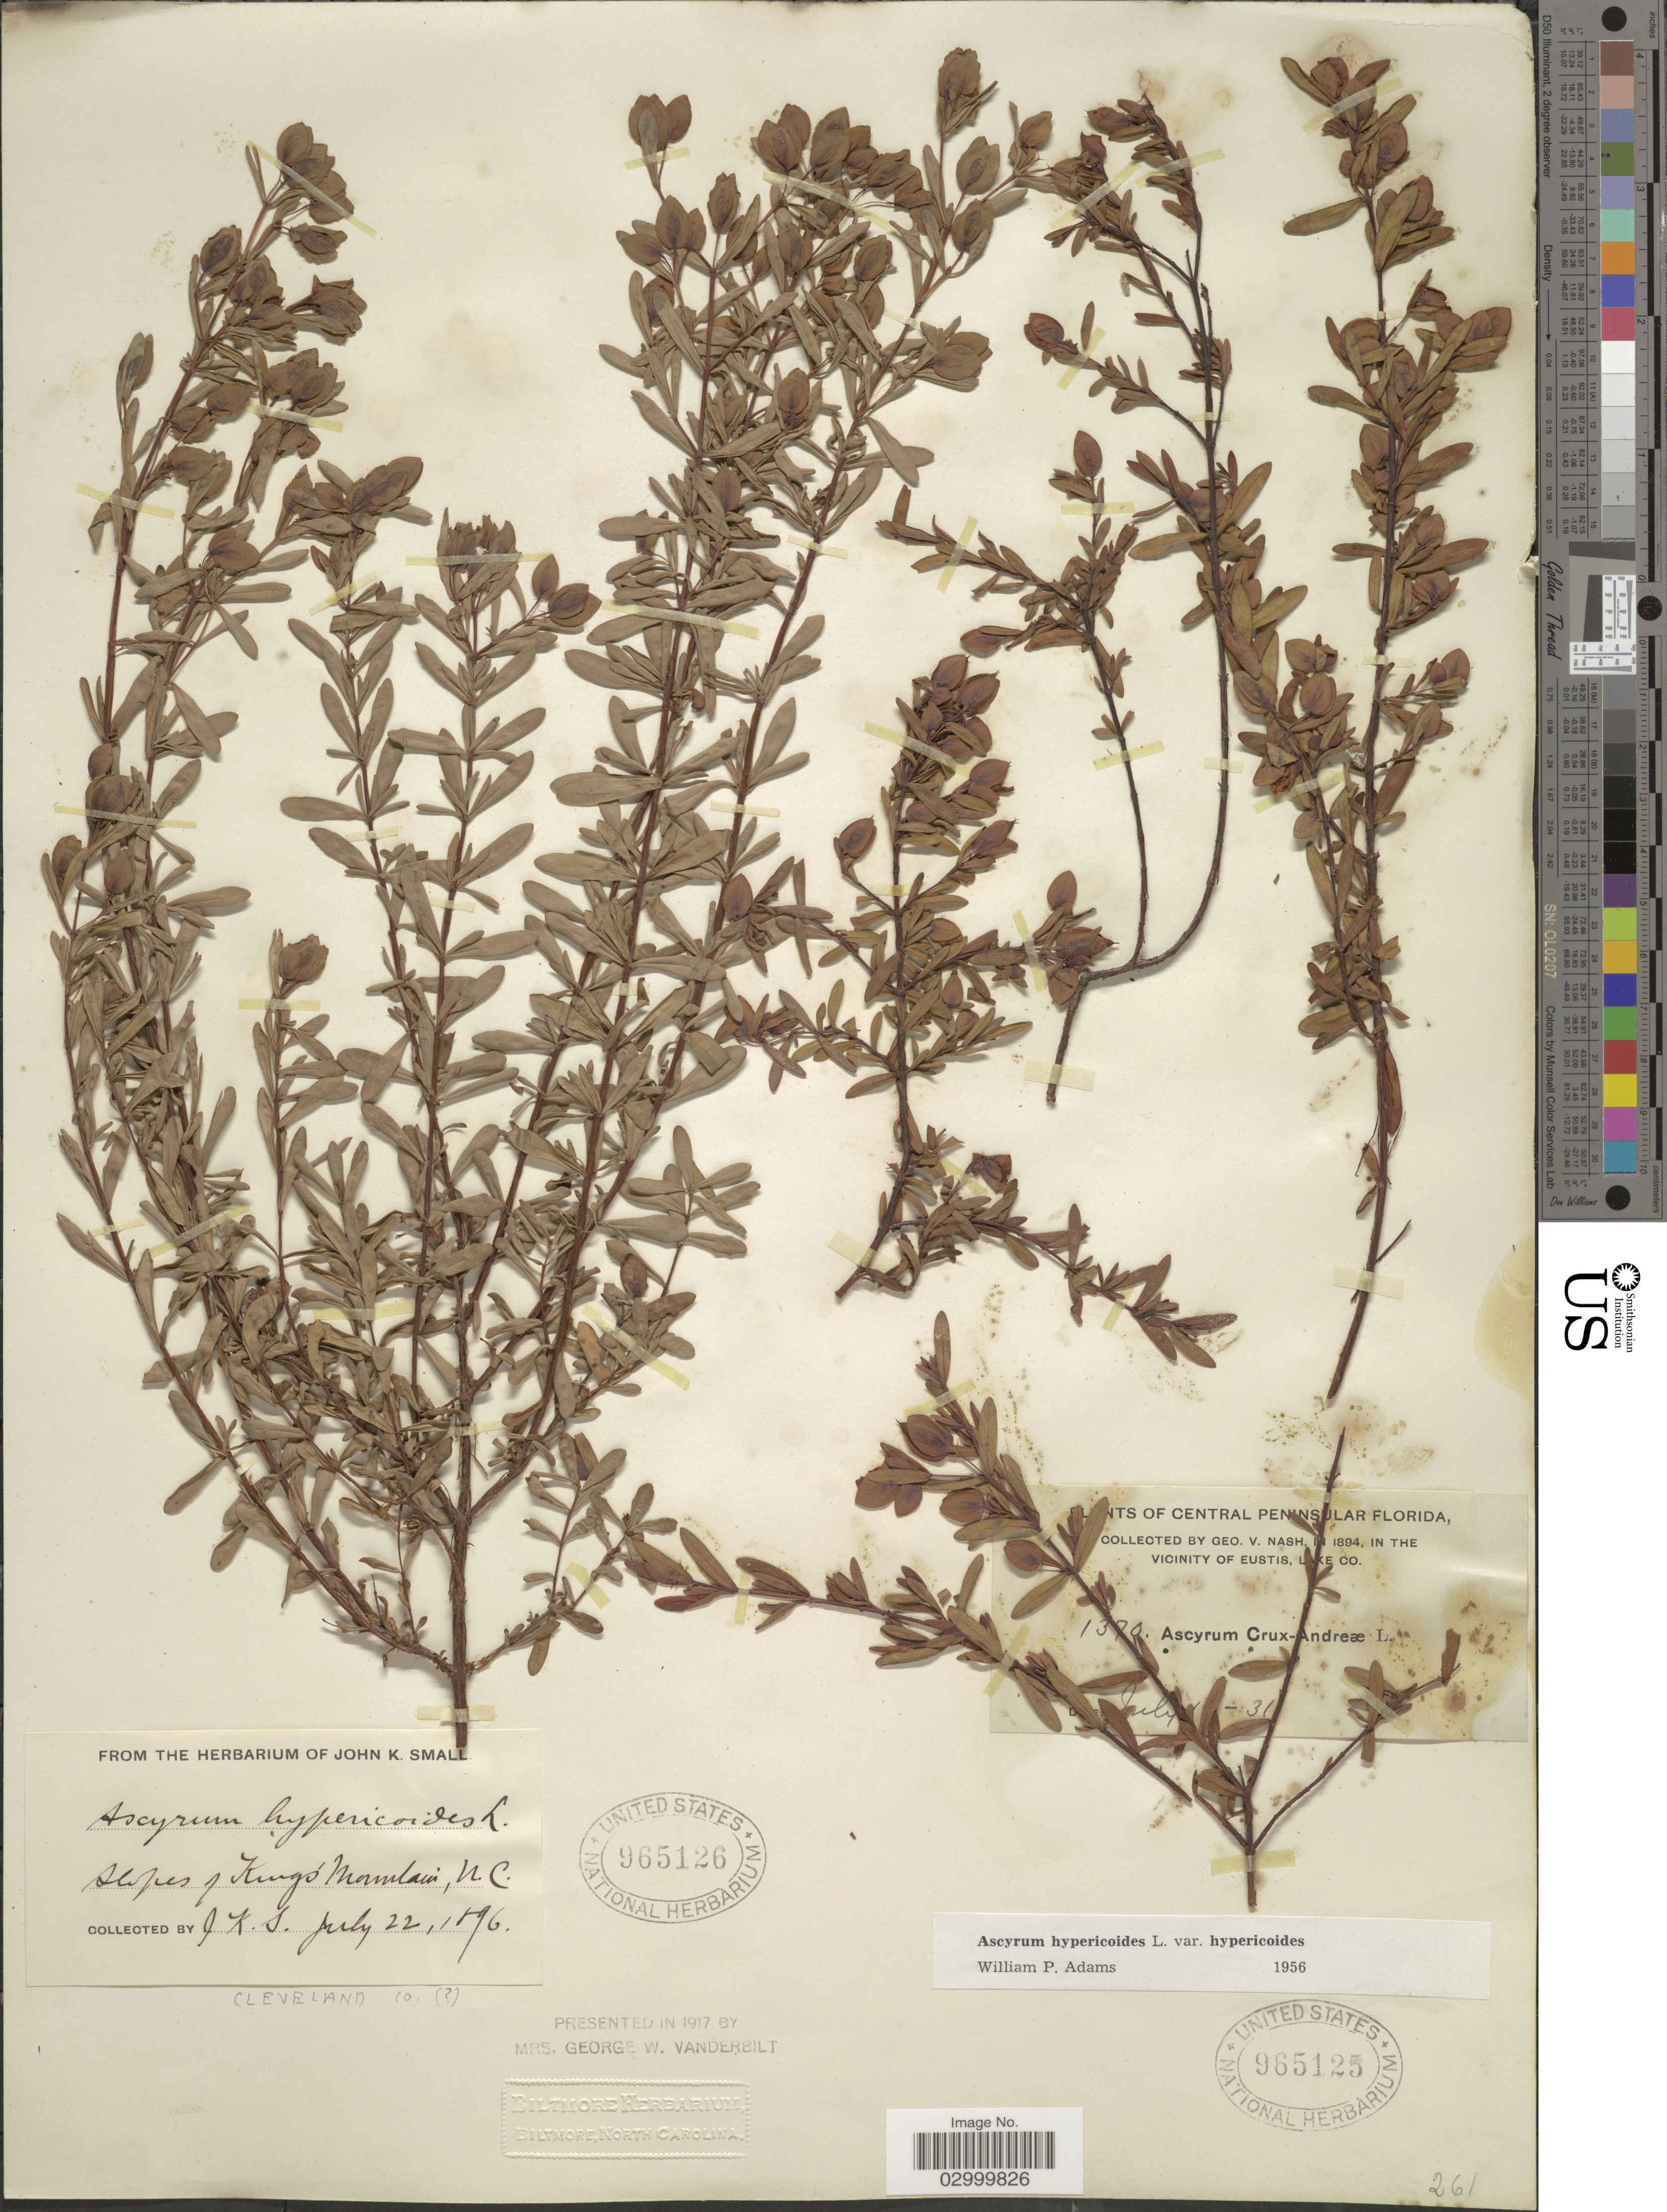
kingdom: Plantae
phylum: Tracheophyta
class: Magnoliopsida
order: Malpighiales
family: Hypericaceae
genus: Ascyrum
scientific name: Ascyrum hypericoides var. hypericoides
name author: L.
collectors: G. V. Nash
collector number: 1370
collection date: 1894-07-31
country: United States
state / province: Florida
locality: Central Peninsular Florida, in the vicinity of Eustis, Lake Co.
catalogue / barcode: US 965125-2